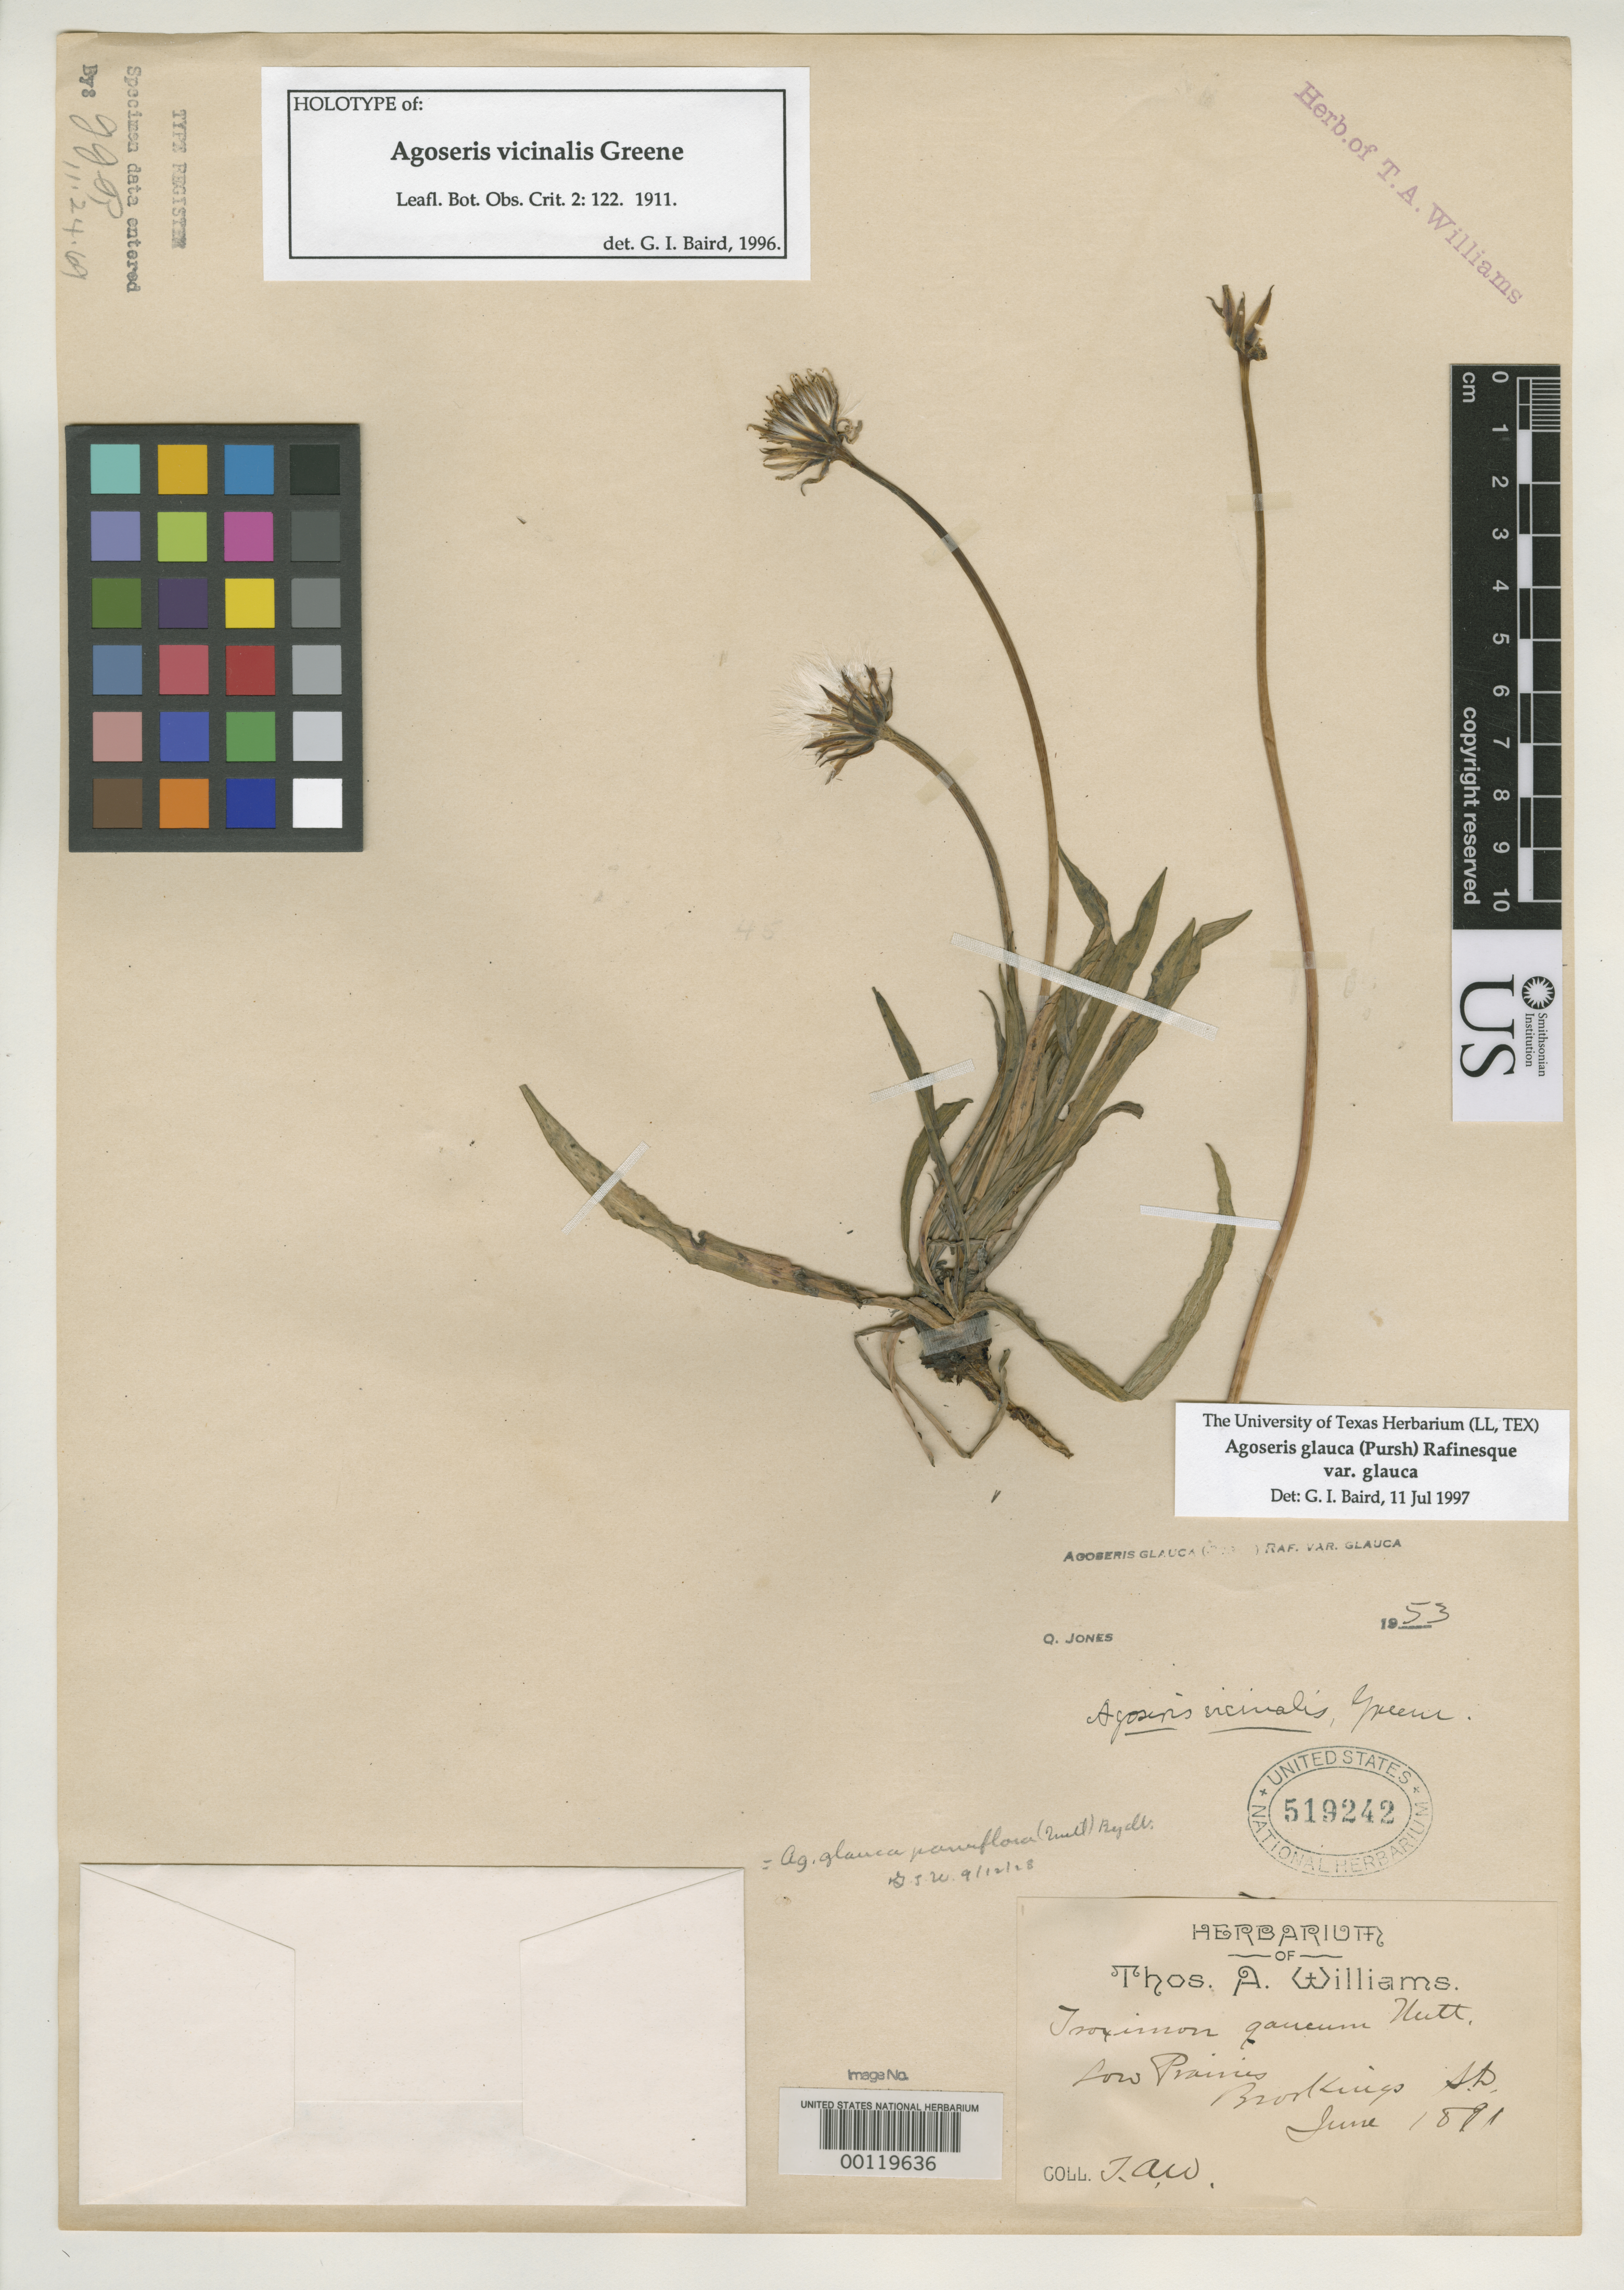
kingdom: Plantae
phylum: Tracheophyta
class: Magnoliopsida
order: Asterales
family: Asteraceae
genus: Agoseris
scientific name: Agoseris vicinalis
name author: Greene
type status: Holotype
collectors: T. A. Williams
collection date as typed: Jun 1891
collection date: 1891-06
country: United States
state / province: South Dakota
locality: Brookings.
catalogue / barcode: US 519242